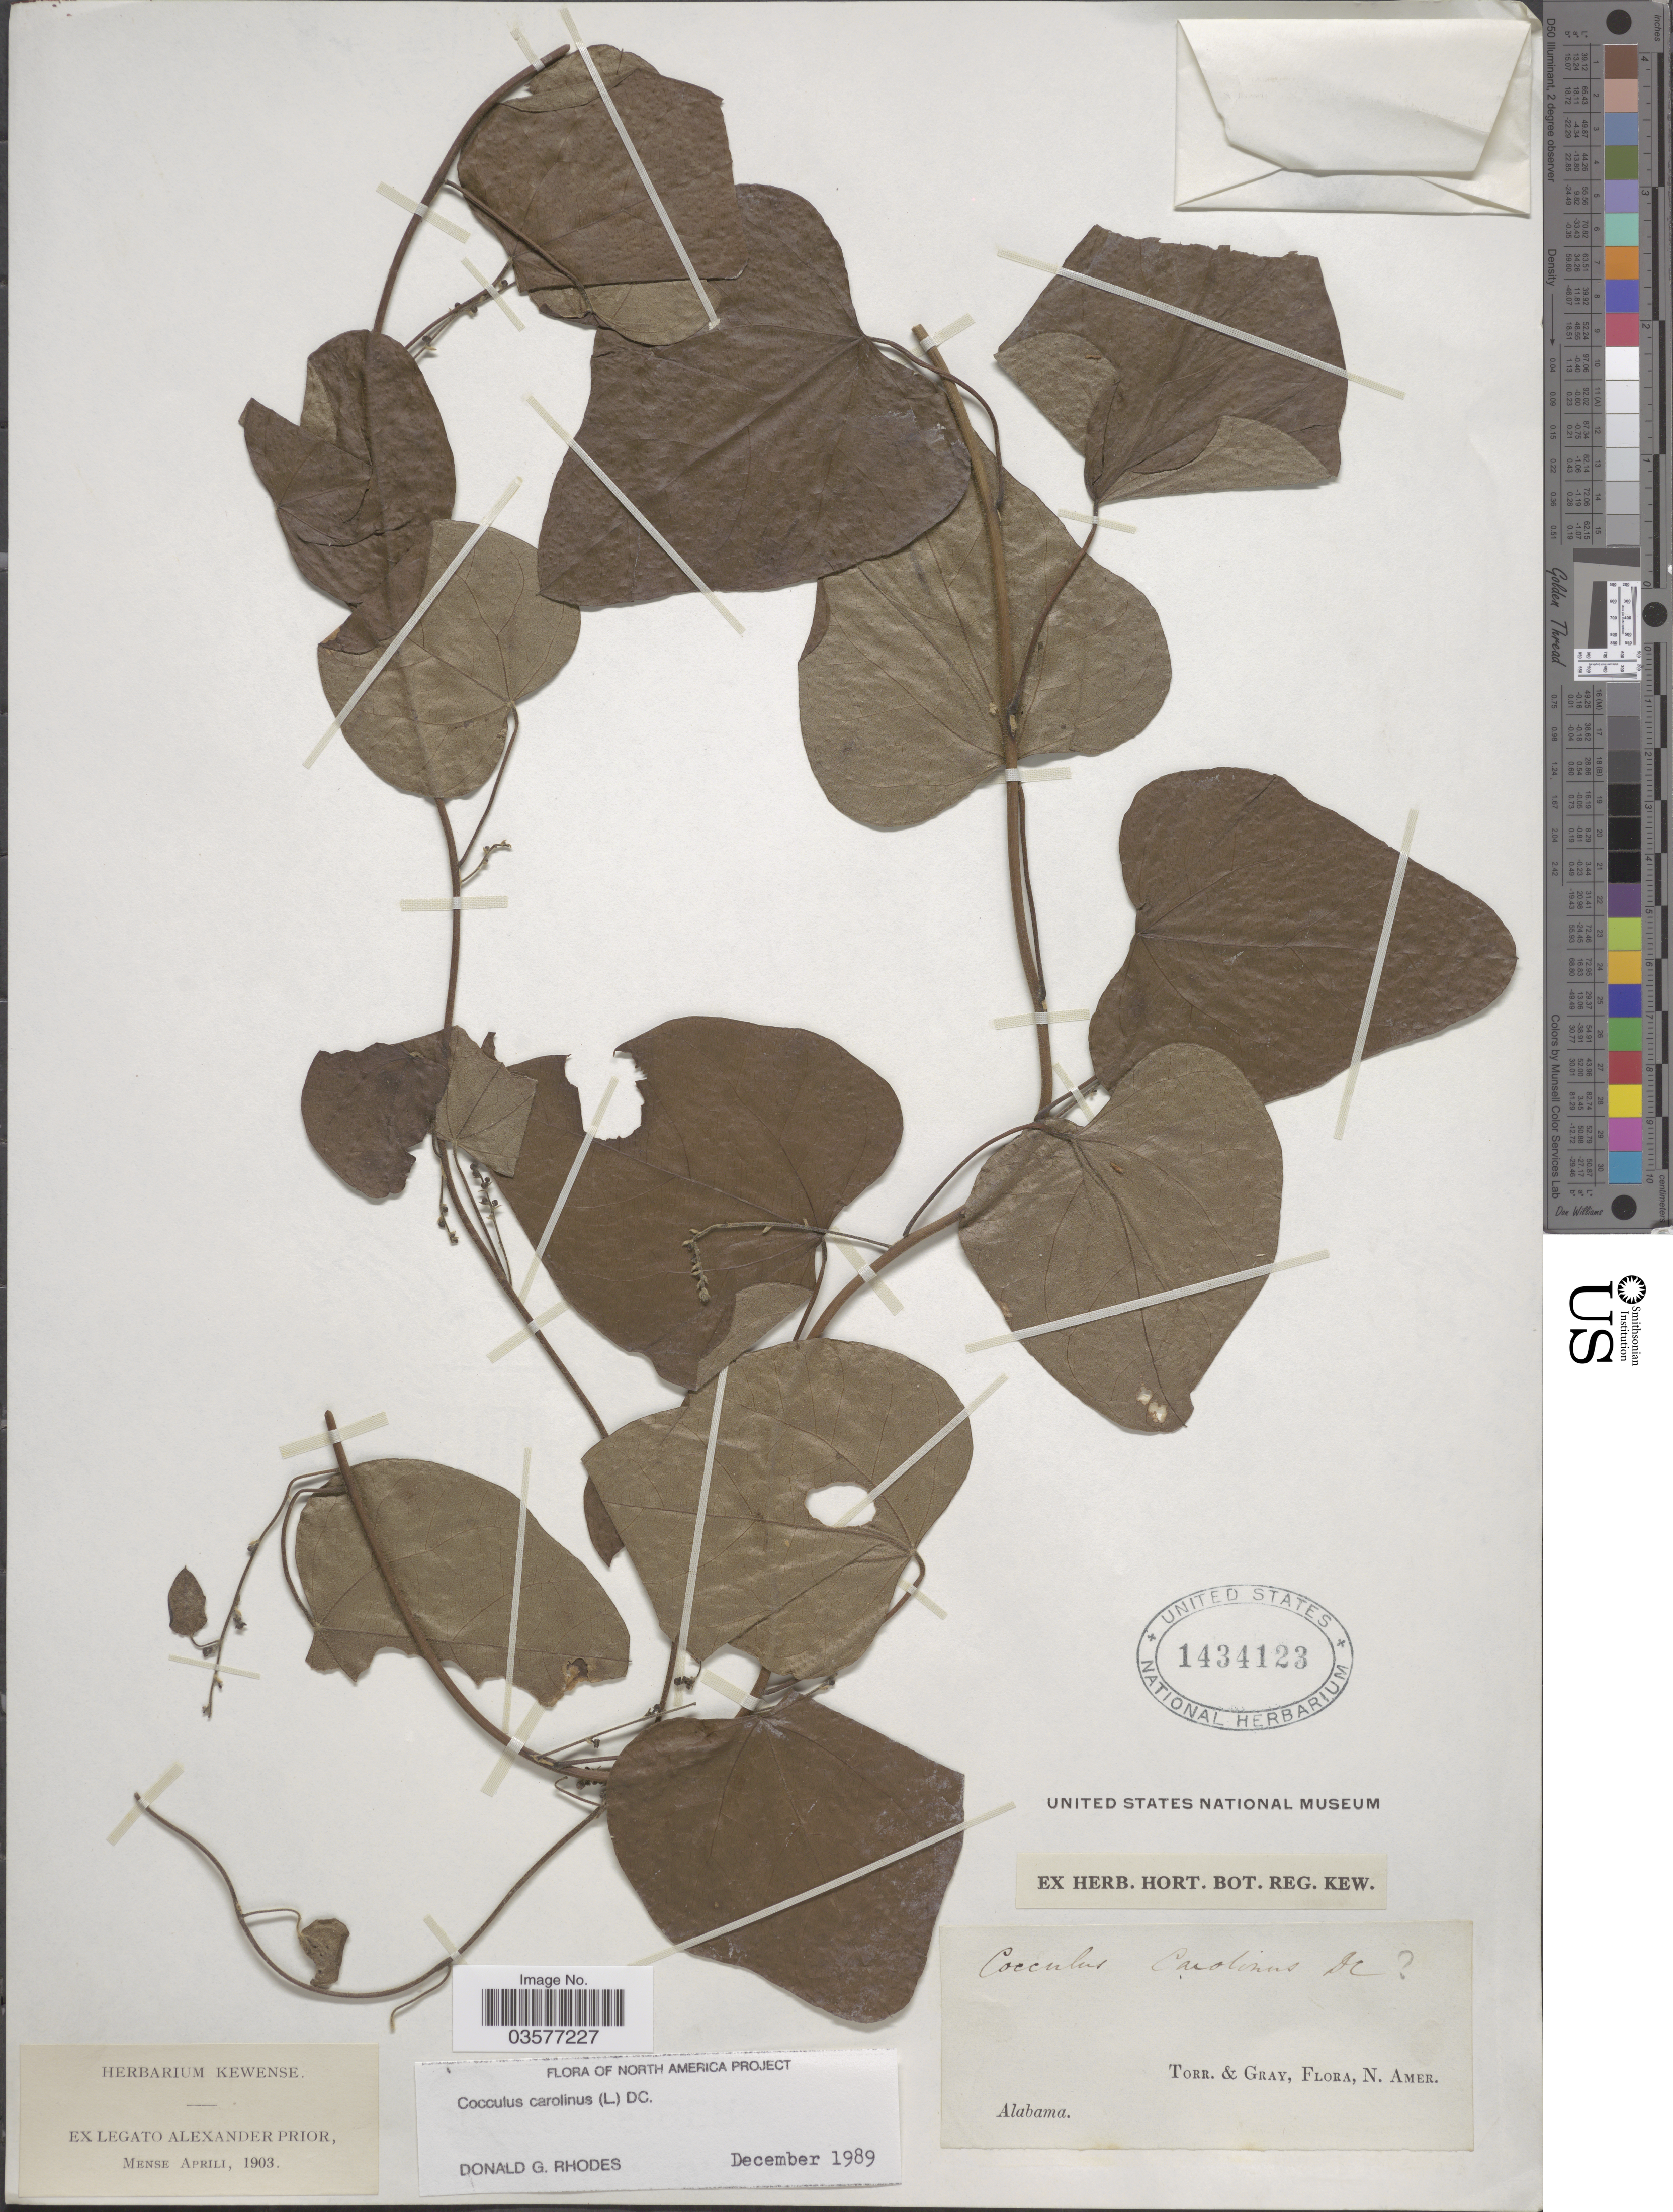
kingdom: Plantae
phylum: Tracheophyta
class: Magnoliopsida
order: Ranunculales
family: Menispermaceae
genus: Cocculus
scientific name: Cocculus carolinus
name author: (L.) DC.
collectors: J. Torrey & -- Gray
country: United States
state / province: Alabama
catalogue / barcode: US 1434123